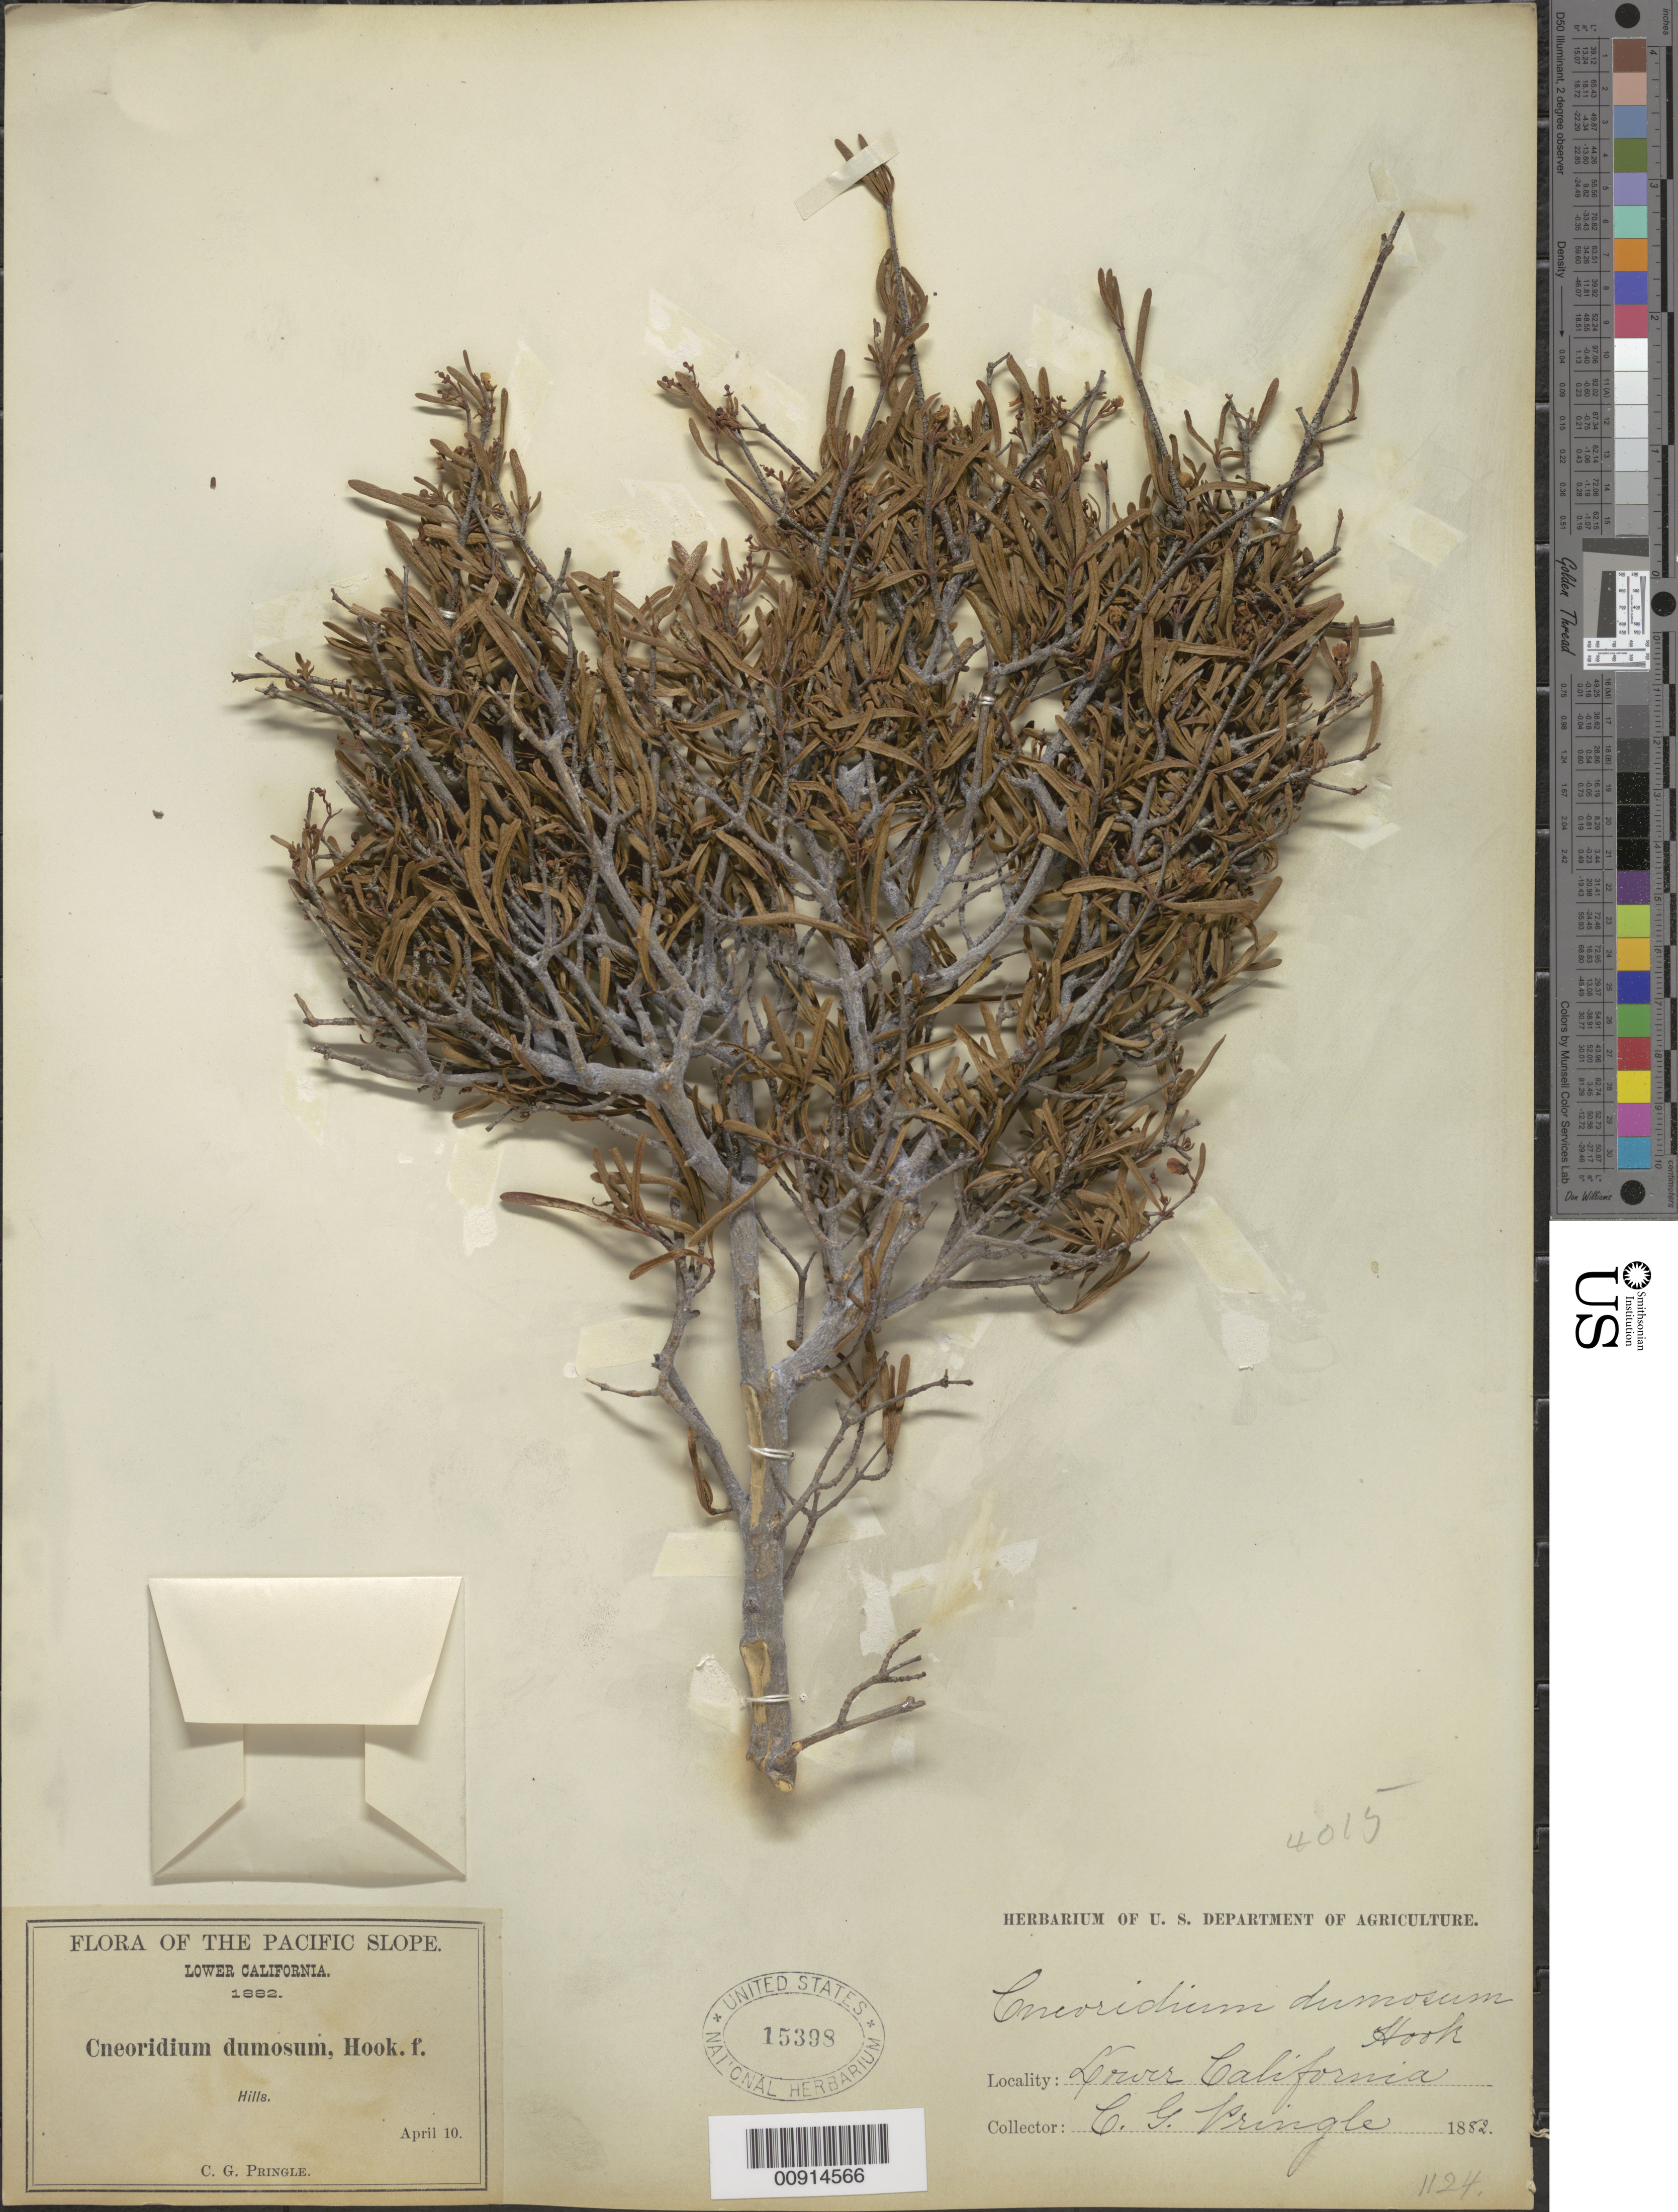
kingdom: Plantae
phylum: Tracheophyta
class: Magnoliopsida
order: Sapindales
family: Rutaceae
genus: Cneoridium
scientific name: Cneoridium dumosum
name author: (Nutt. ex Torr. & A. Gray) Hook. f. ex Baill.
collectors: C. G. Pringle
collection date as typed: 10 Apr 1882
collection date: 1882-04-10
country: Mexico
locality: Lower California. Pacific Slope.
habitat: Hills.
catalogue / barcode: US 15398